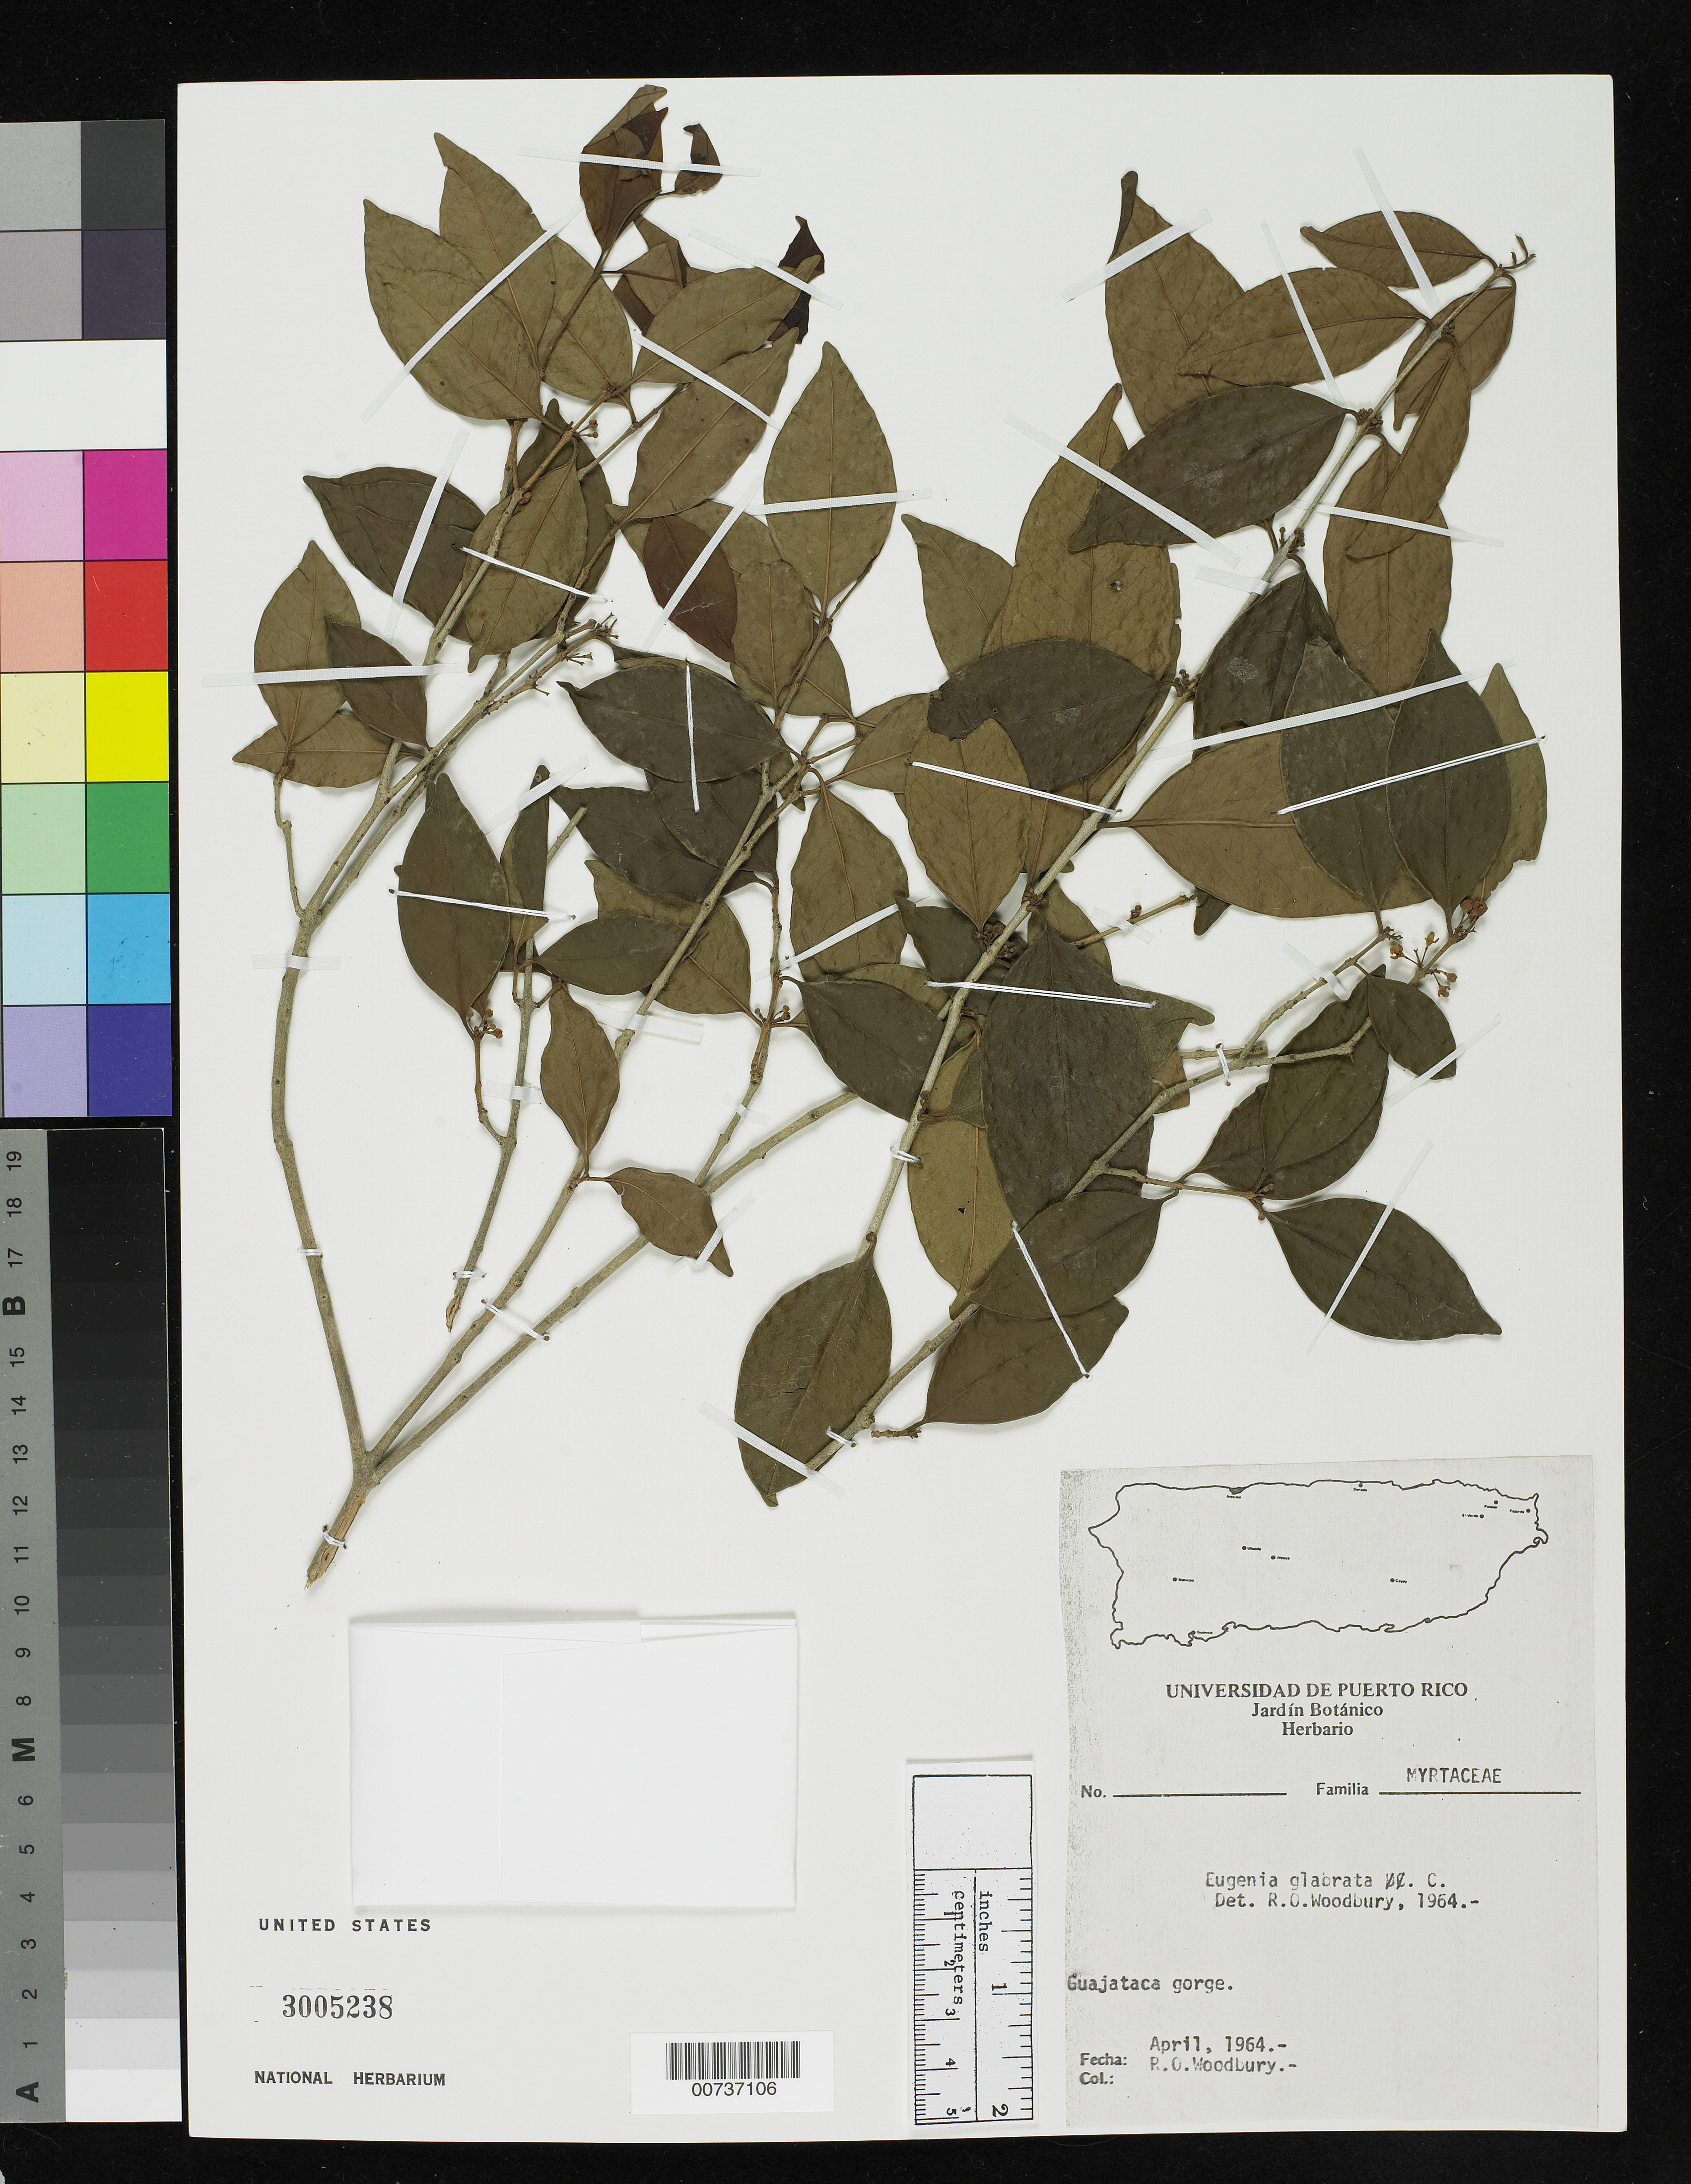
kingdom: Plantae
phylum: Tracheophyta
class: Magnoliopsida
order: Myrtales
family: Myrtaceae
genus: Eugenia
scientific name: Eugenia glabrata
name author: (Sw.) DC.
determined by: Woodbury, R. O.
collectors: R. O. Woodbury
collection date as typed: Apr 1964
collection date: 1964-04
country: Puerto Rico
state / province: Quebradillas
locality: Gajataca Gorge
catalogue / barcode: US 3005238